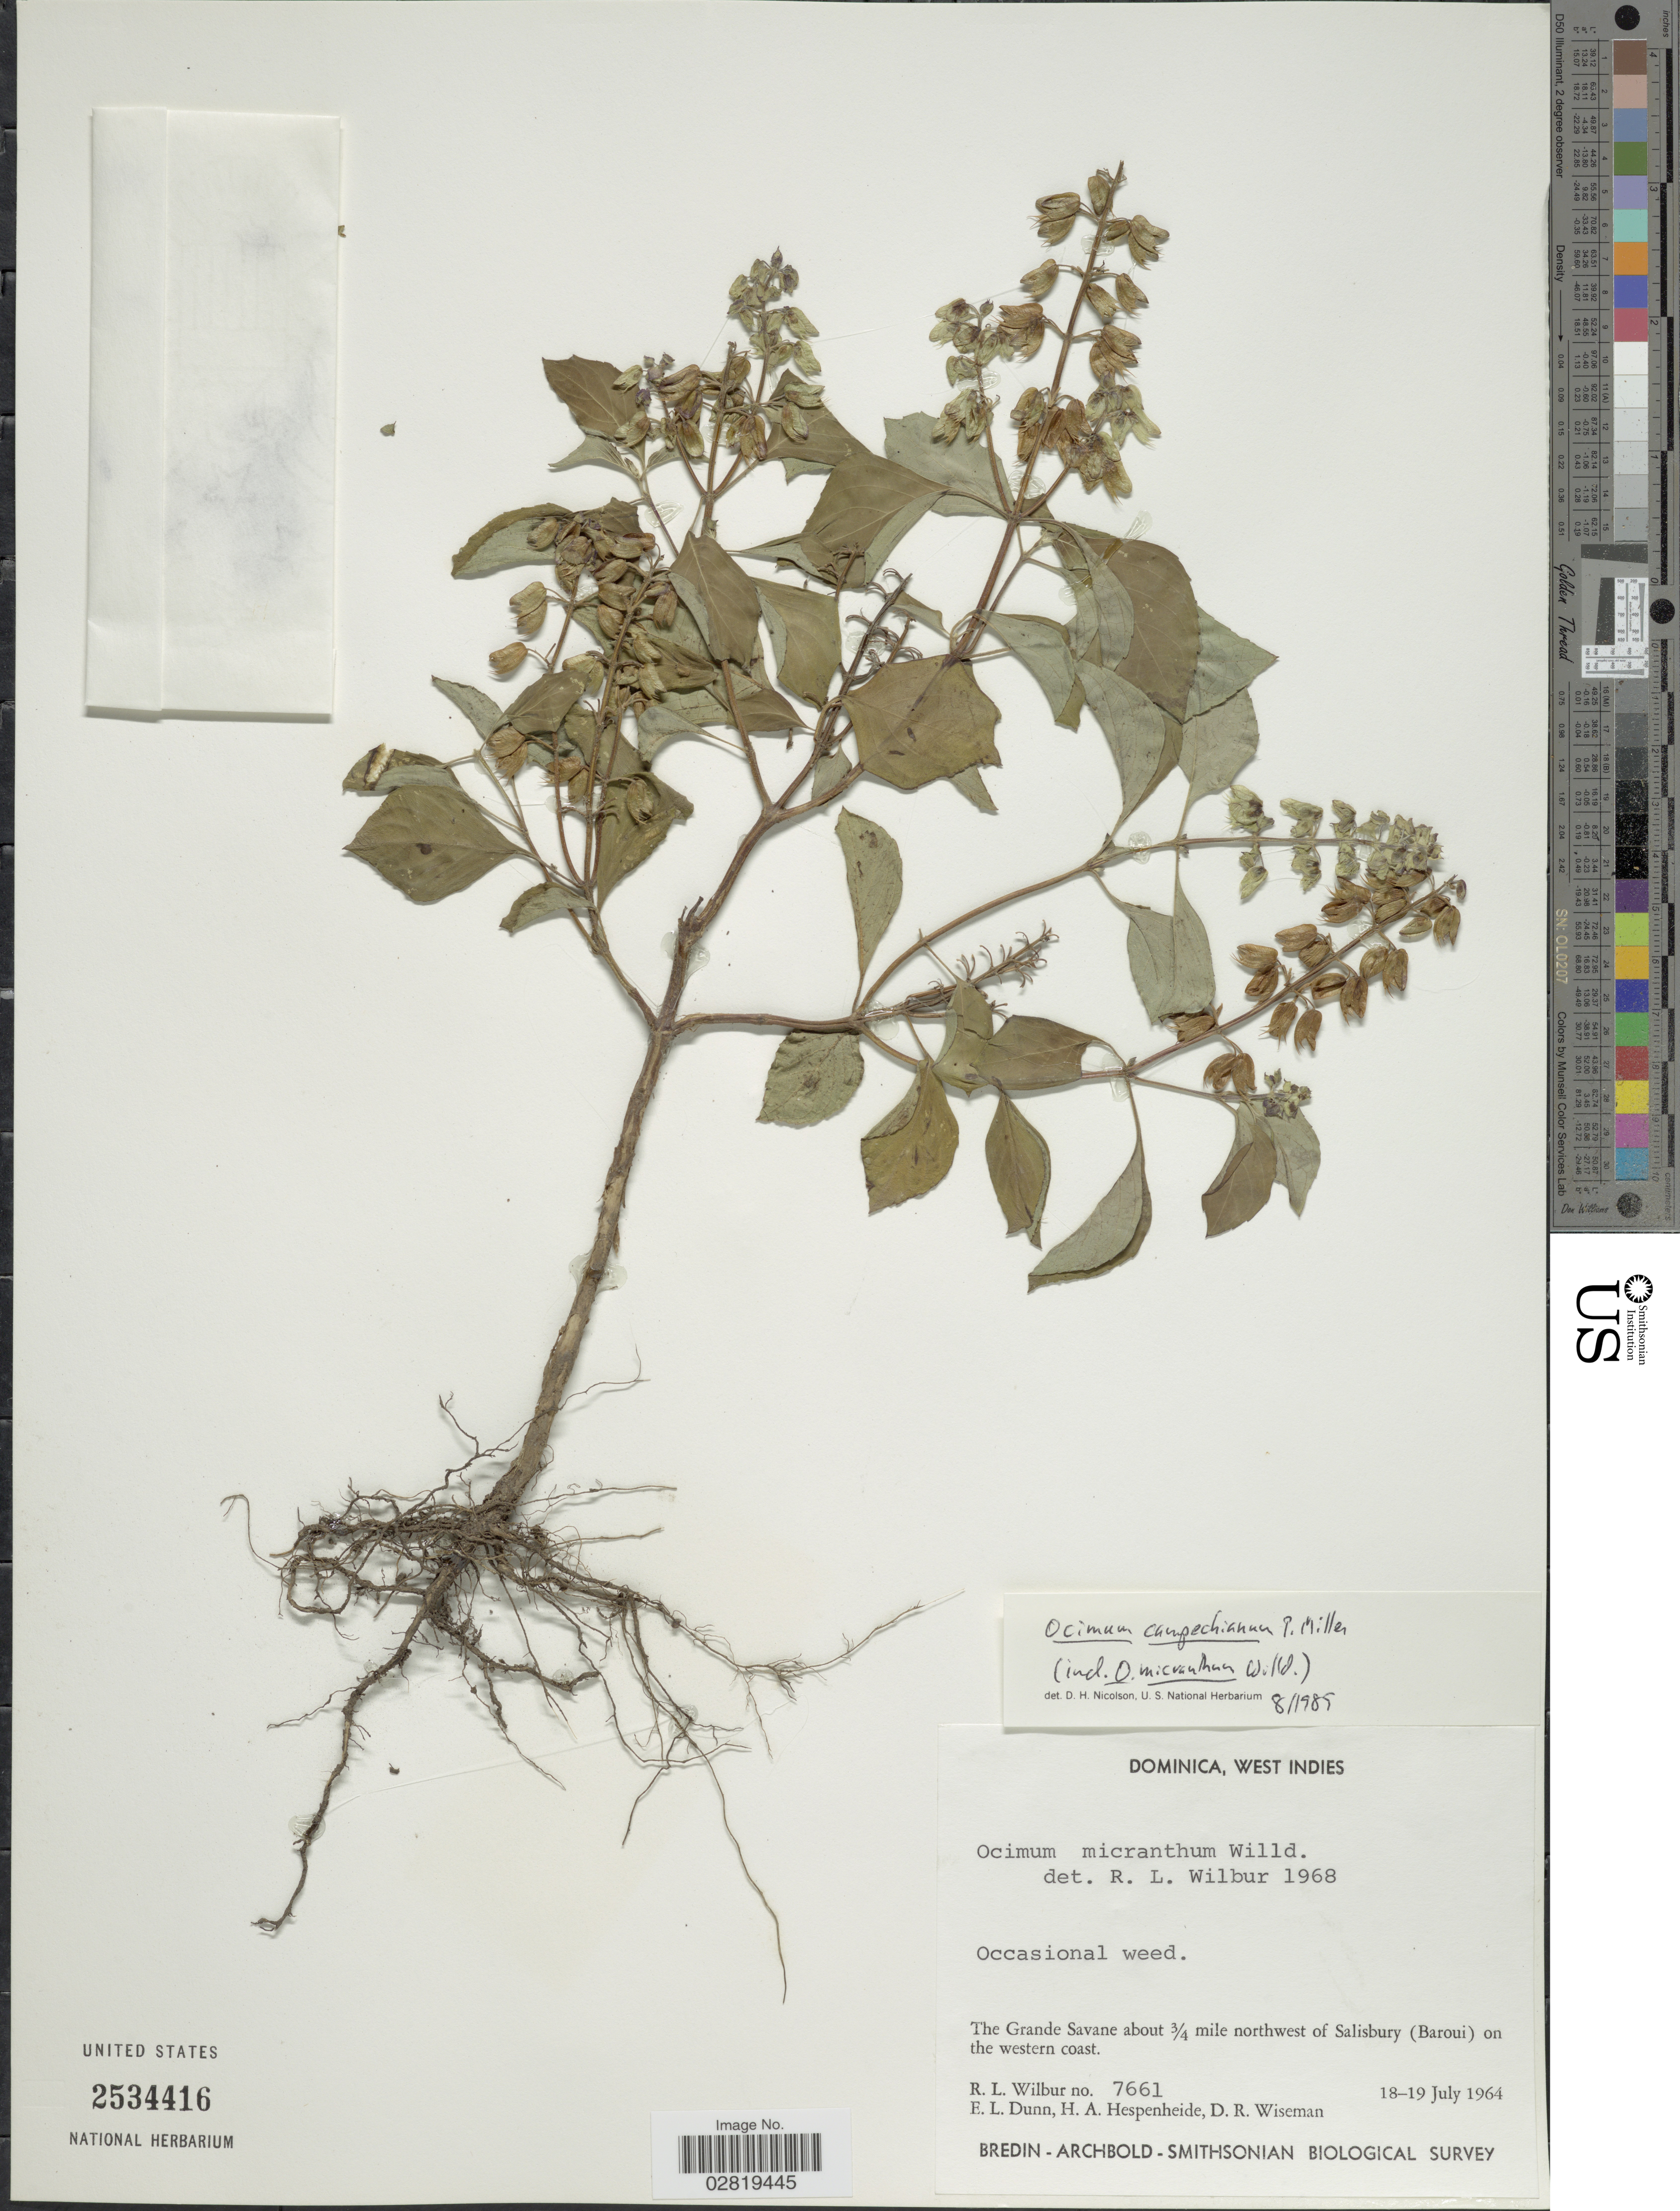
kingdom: Plantae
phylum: Tracheophyta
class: Magnoliopsida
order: Lamiales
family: Lamiaceae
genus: Ocimum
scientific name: Ocimum campechianum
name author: Mill.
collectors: R. L. Wilbur, E. Dunn, H. A. Hespenheide & D. R. Wiseman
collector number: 7661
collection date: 1964-07-18/1964-07-19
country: Dominica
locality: West Indies, The Grande Savane about ¾ mile northwest of Salisbury (Baroui) on the western coast.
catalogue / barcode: US 2534416